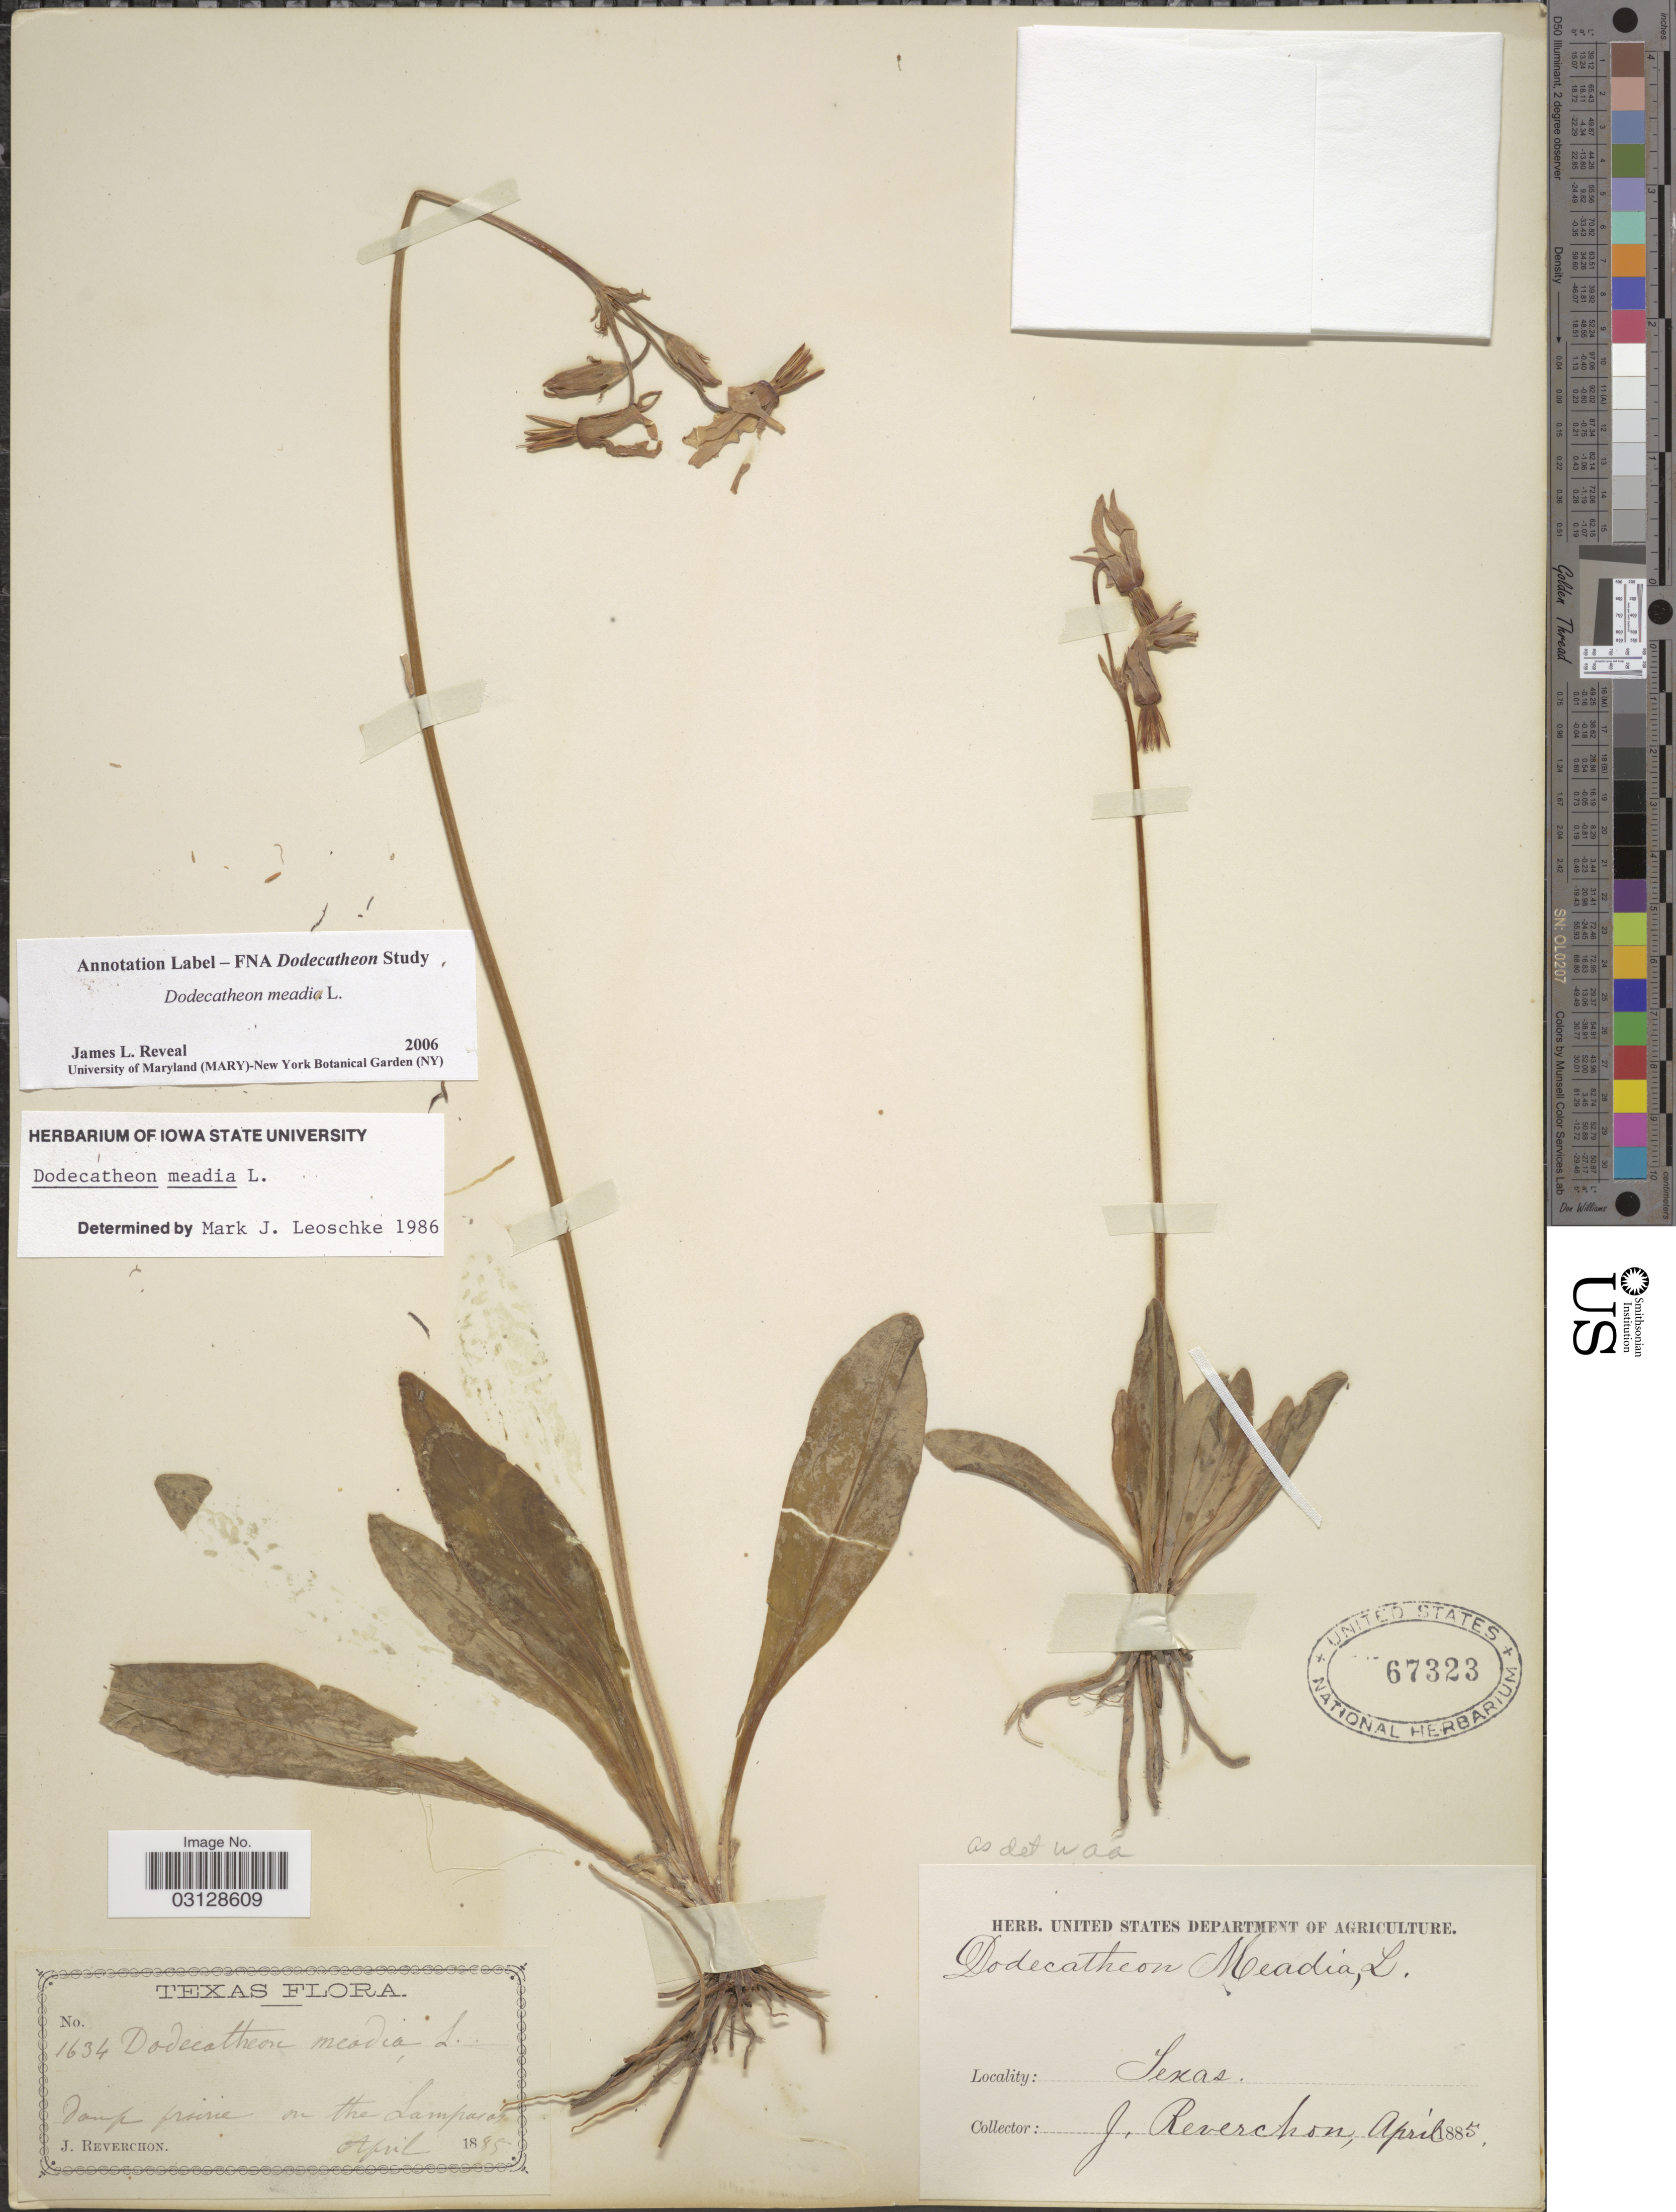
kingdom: Plantae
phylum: Tracheophyta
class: Magnoliopsida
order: Ericales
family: Primulaceae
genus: Dodecatheon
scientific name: Dodecatheon meadia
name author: L.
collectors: J. Reverchon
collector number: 1634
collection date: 1885-04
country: United States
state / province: Texas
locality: The Lampasas.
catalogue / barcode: US 67323